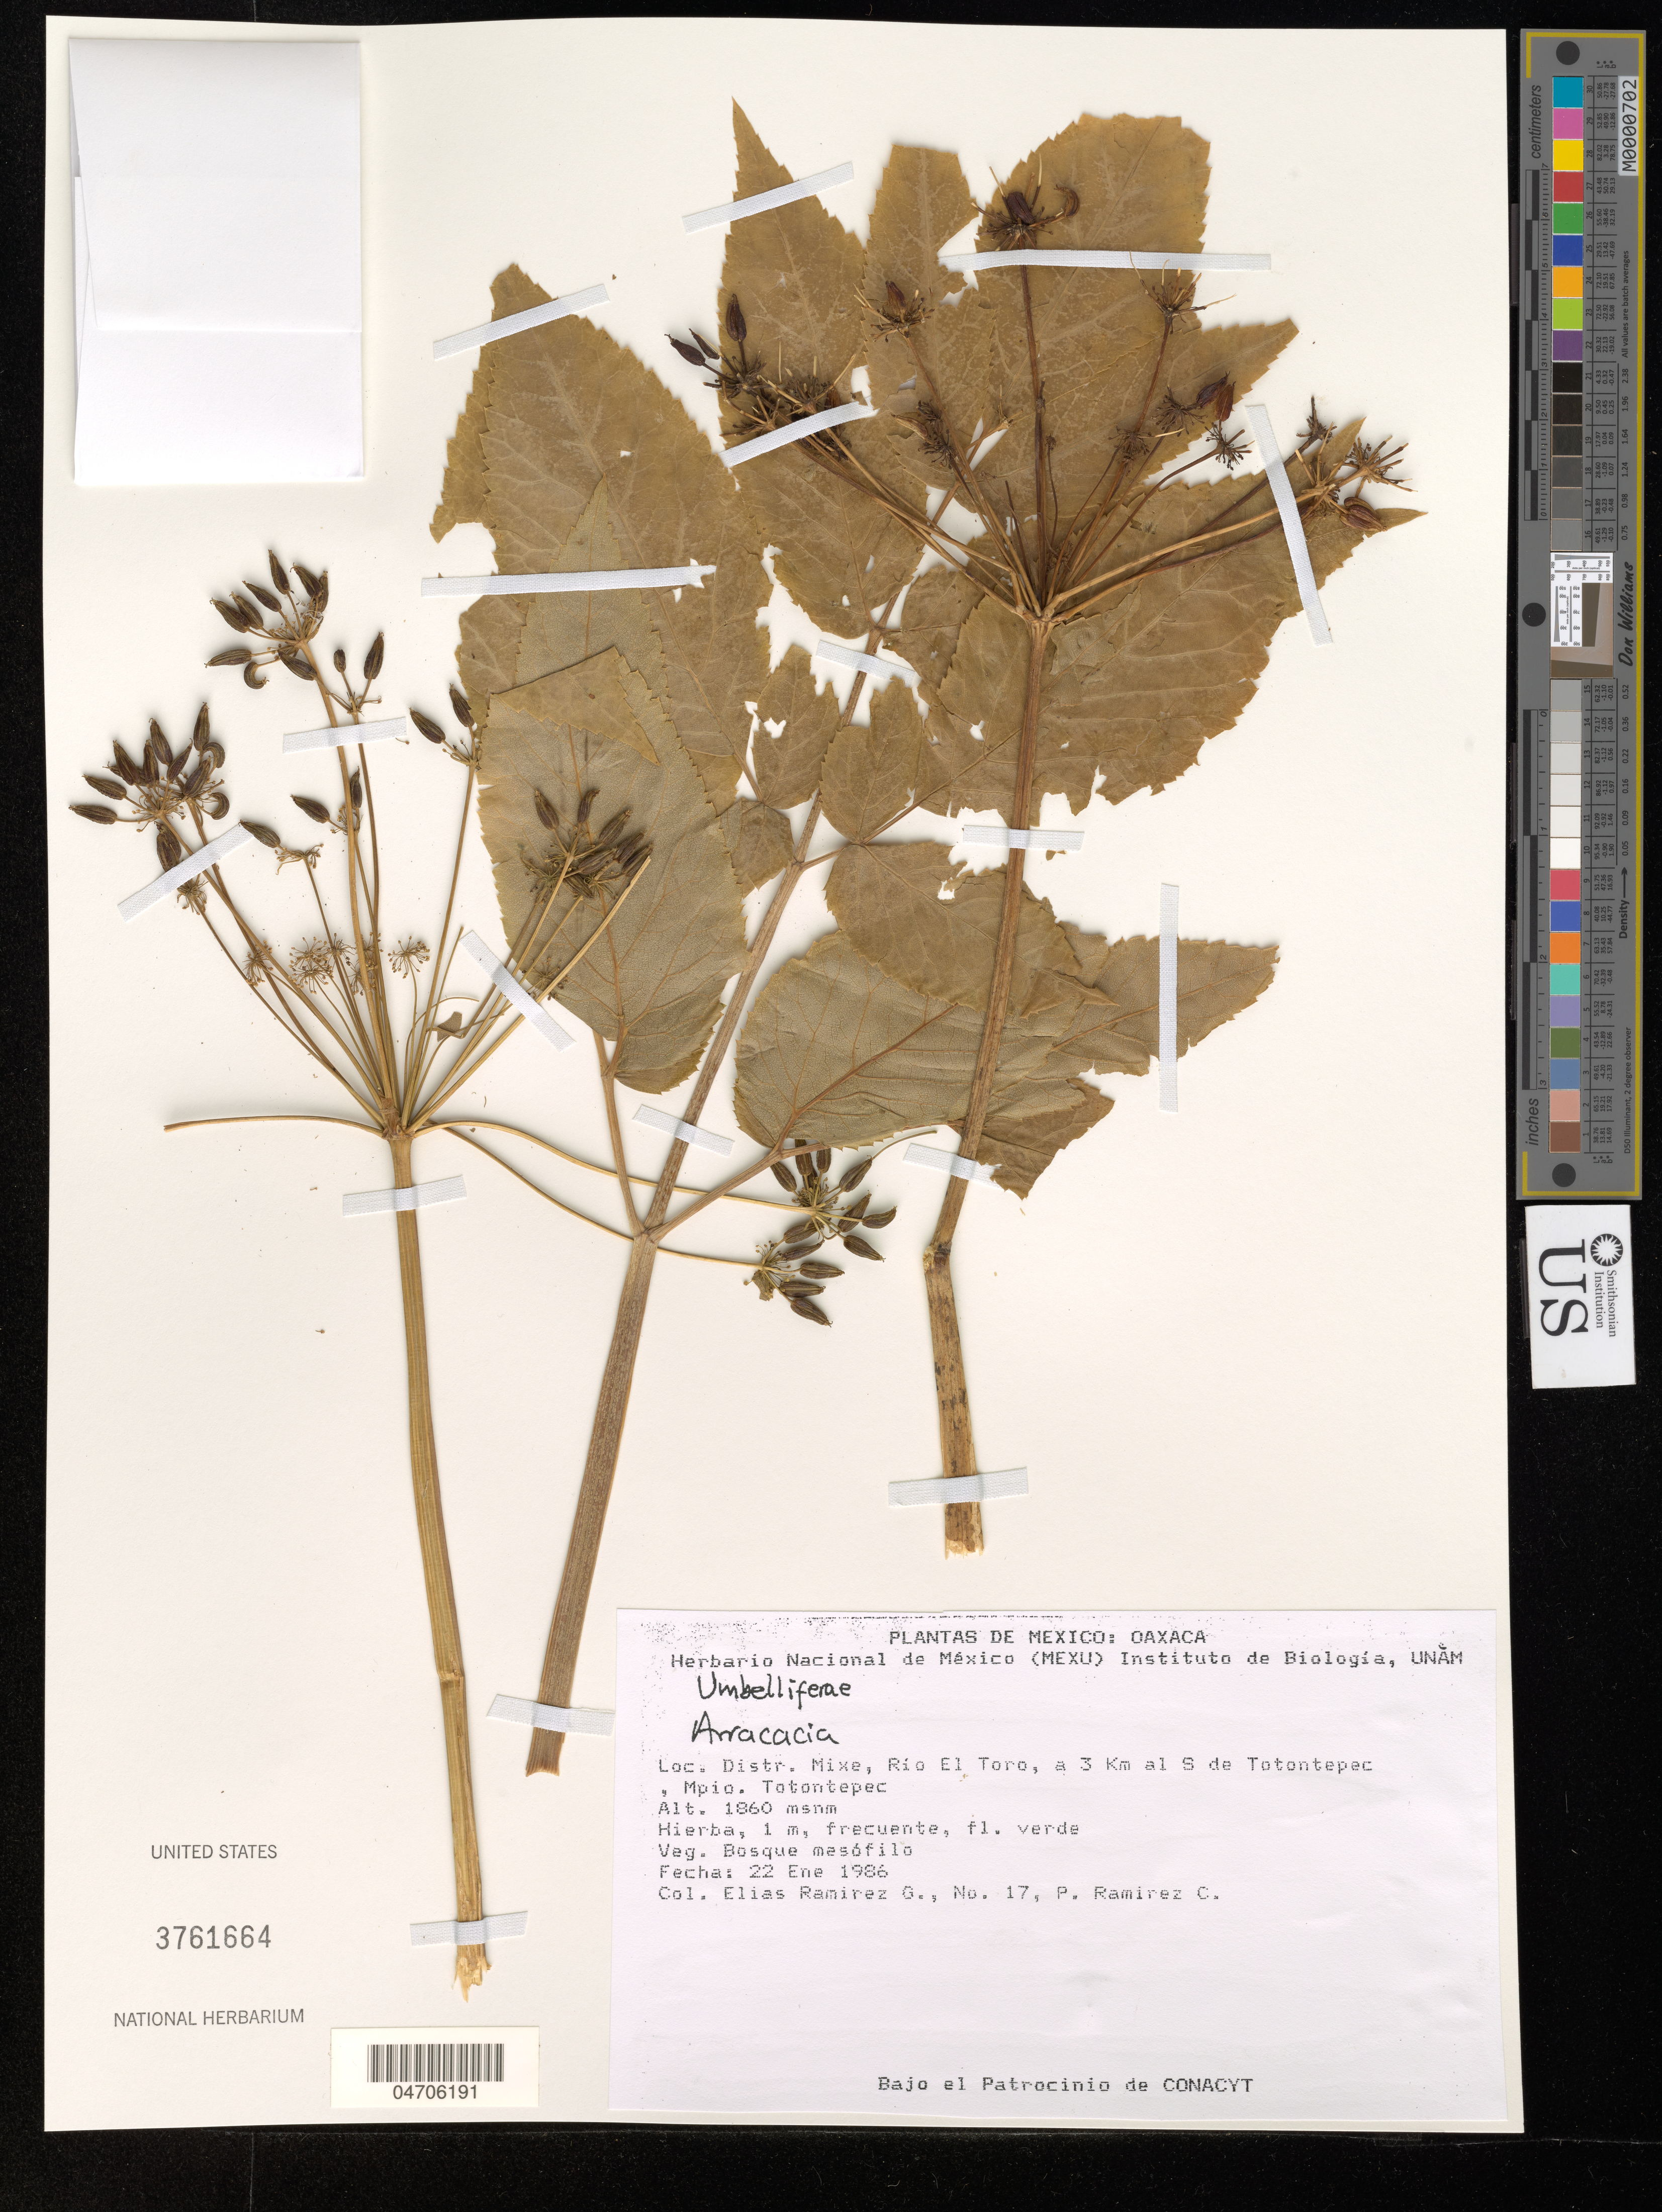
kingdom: Plantae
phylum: Tracheophyta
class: Magnoliopsida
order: Apiales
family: Apiaceae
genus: Arracacia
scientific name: Arracacia sp.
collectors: E. Ramirez G. & P. Ramirez C.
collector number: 17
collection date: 1986-01-22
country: Mexico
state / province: Oaxaca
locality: Distr. Mixe, Rio El Toro, a 3 Km al S de Totonpec, Mpio Totonpetec.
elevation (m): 1860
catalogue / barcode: US 3761664